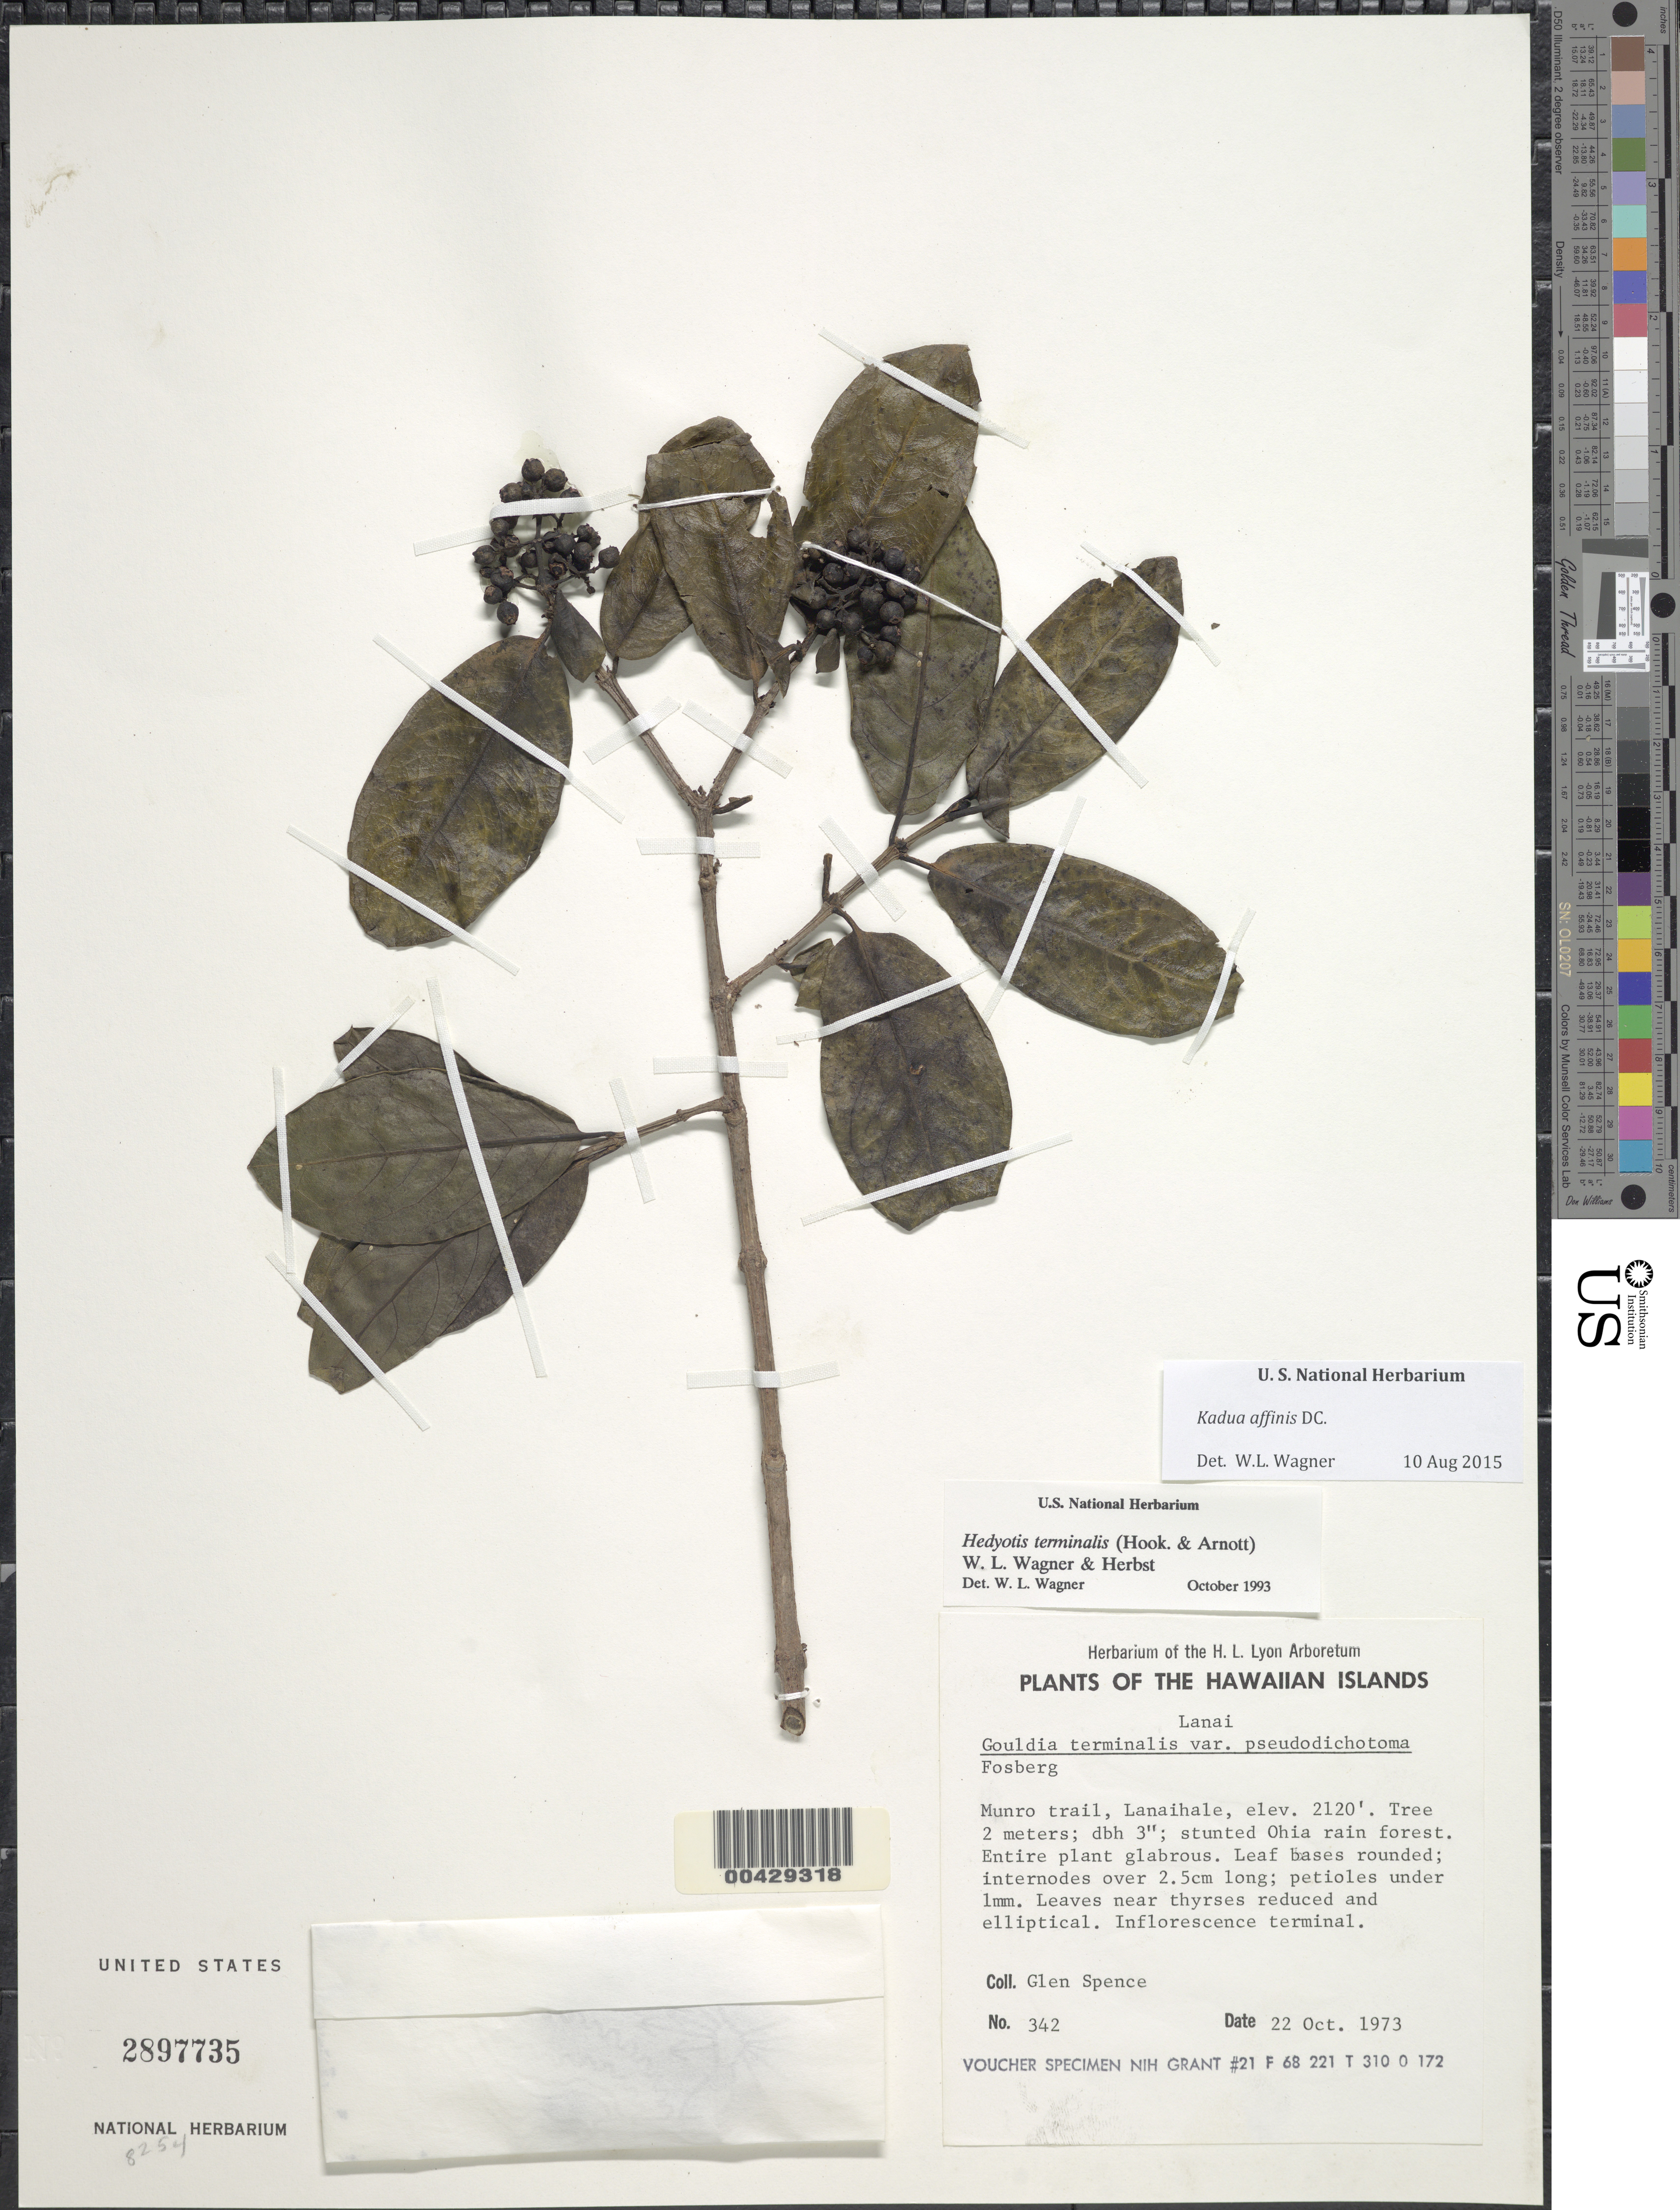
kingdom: Plantae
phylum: Tracheophyta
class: Magnoliopsida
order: Gentianales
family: Rubiaceae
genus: Kadua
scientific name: Kadua affinis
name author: DC.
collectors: G. Spence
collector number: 342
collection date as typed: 22 Oct 1973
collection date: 1973-10-22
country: United States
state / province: Hawaii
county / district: Maui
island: Lana'i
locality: Munro trail, Lanaihale.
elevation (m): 646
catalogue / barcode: US 2897735